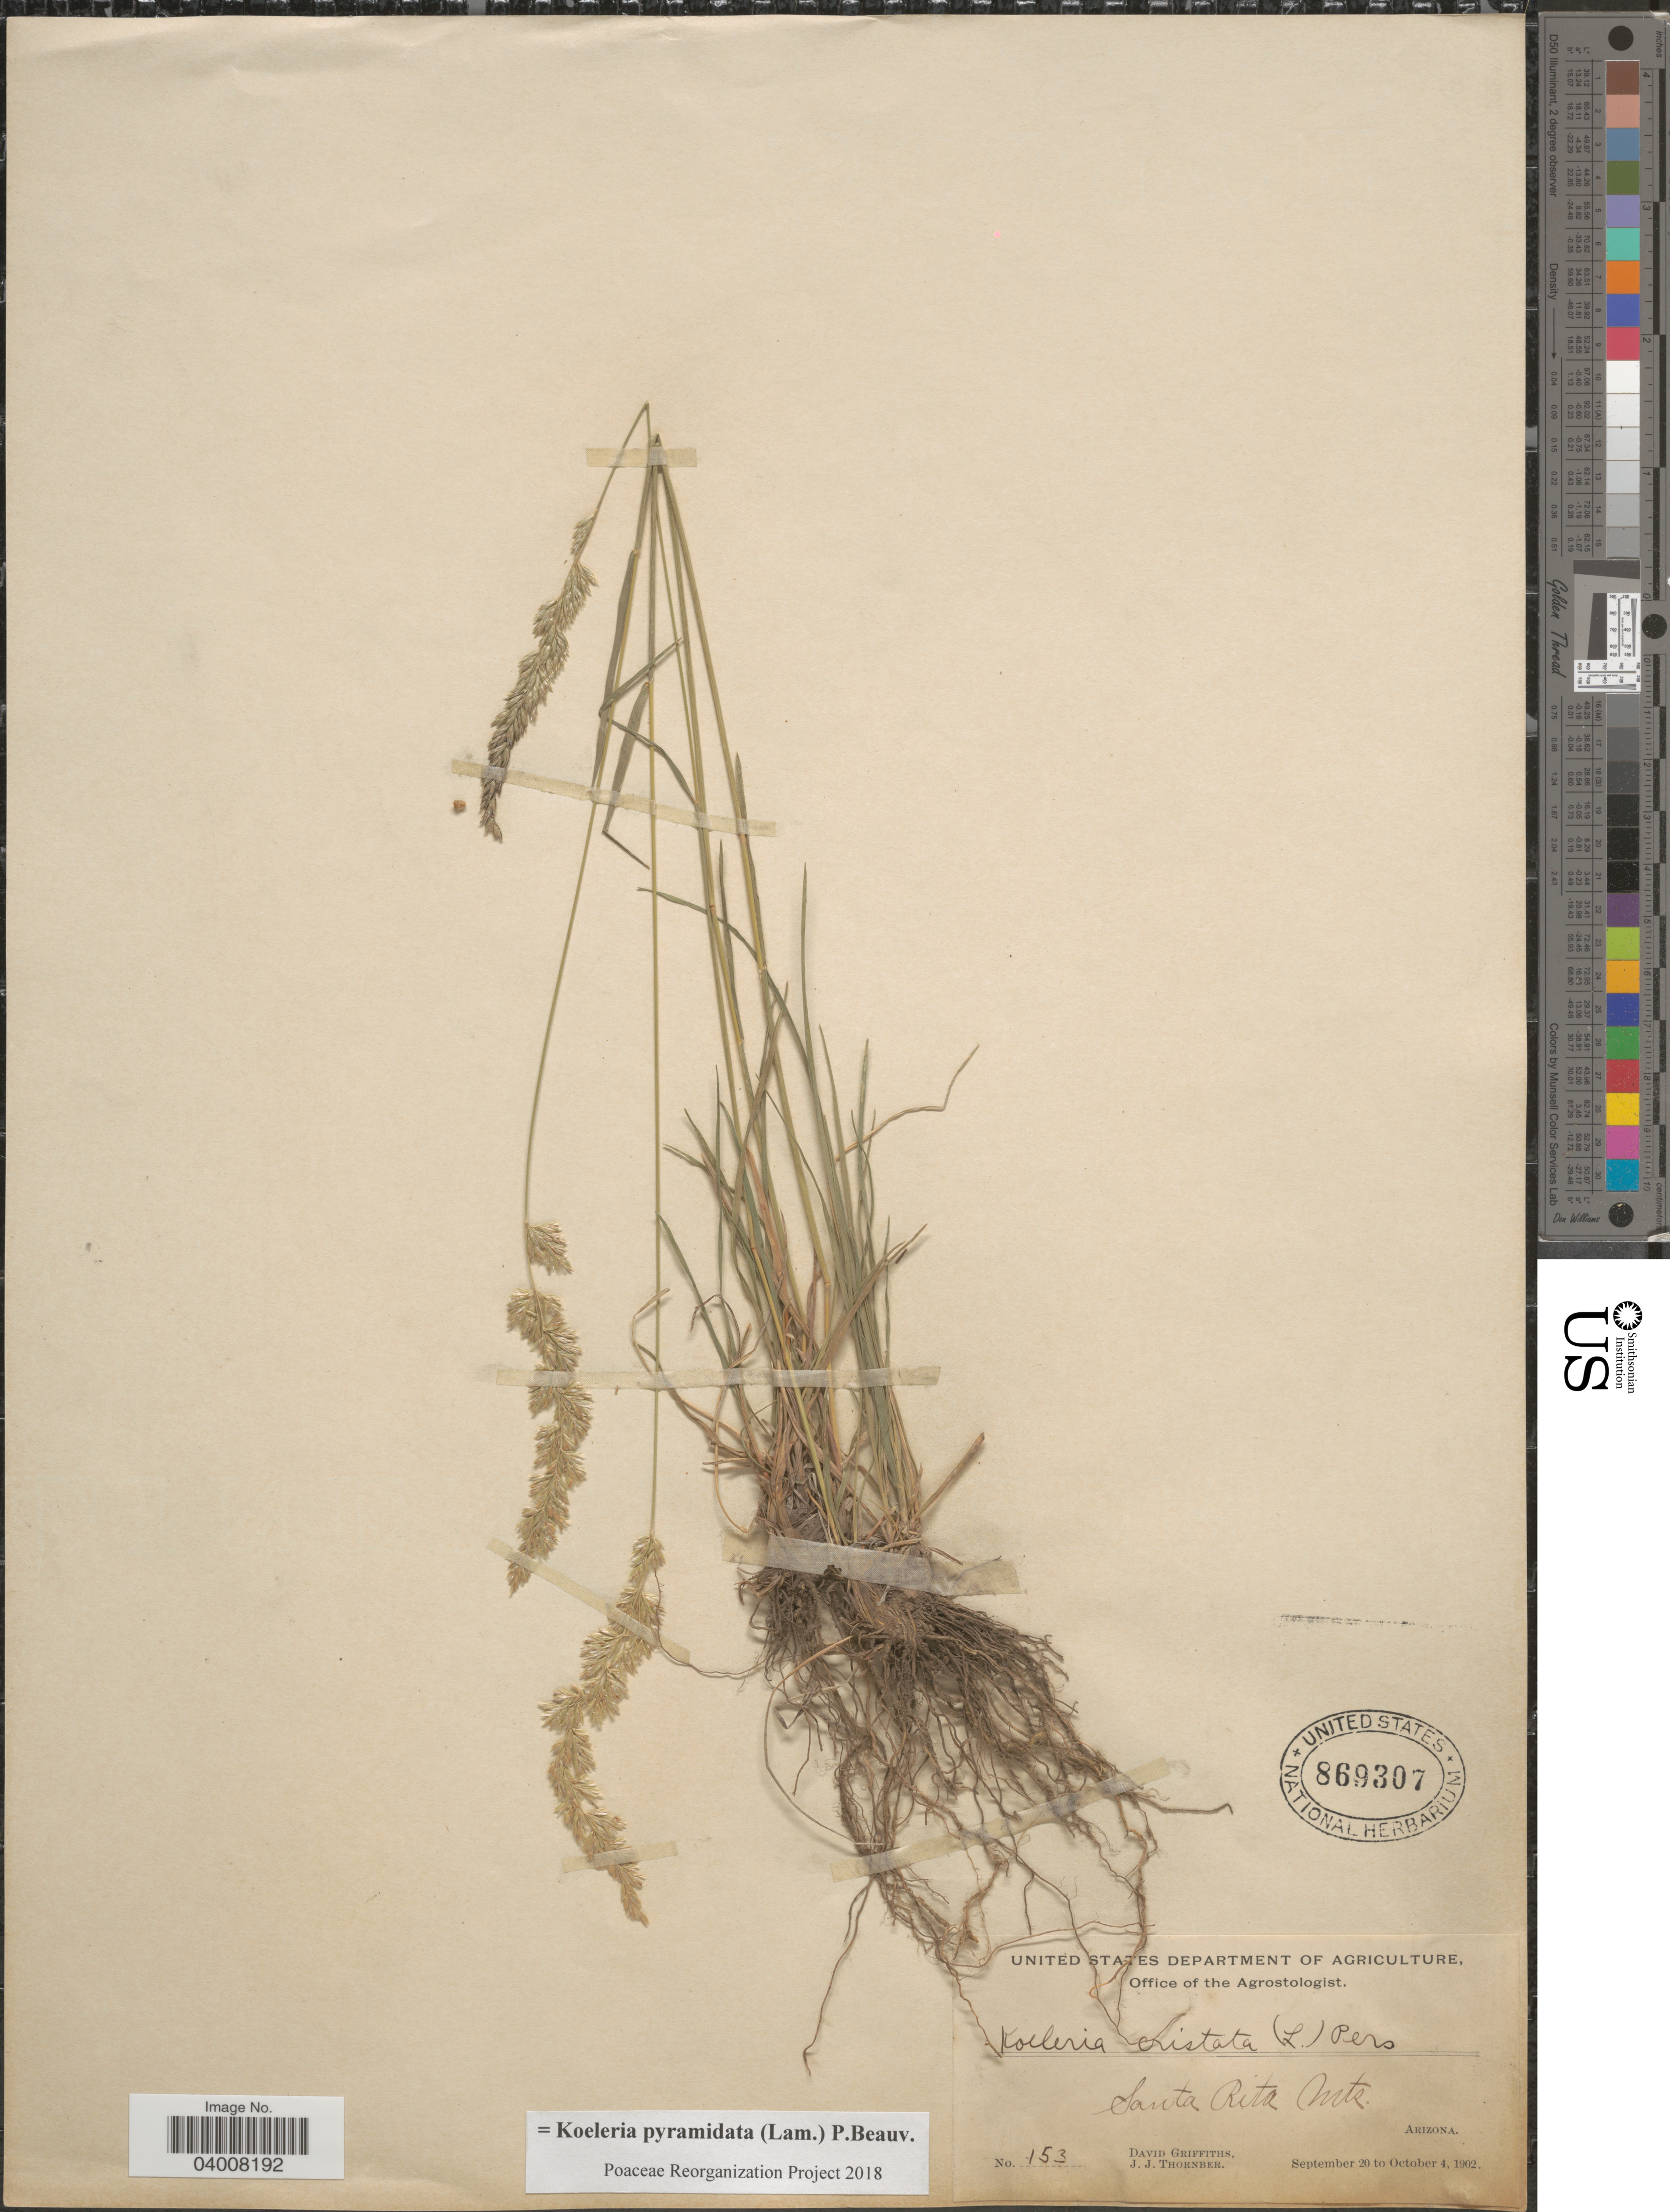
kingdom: Plantae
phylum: Tracheophyta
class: Liliopsida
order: Poales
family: Poaceae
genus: Koeleria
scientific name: Koeleria pyramidata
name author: (Lam.) P. Beauv.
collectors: D. Griffiths & J. Thornber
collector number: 153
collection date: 1902-09-20/1902-10-04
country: United States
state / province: Arizona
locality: Santa Rita Mts.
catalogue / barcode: US 869307